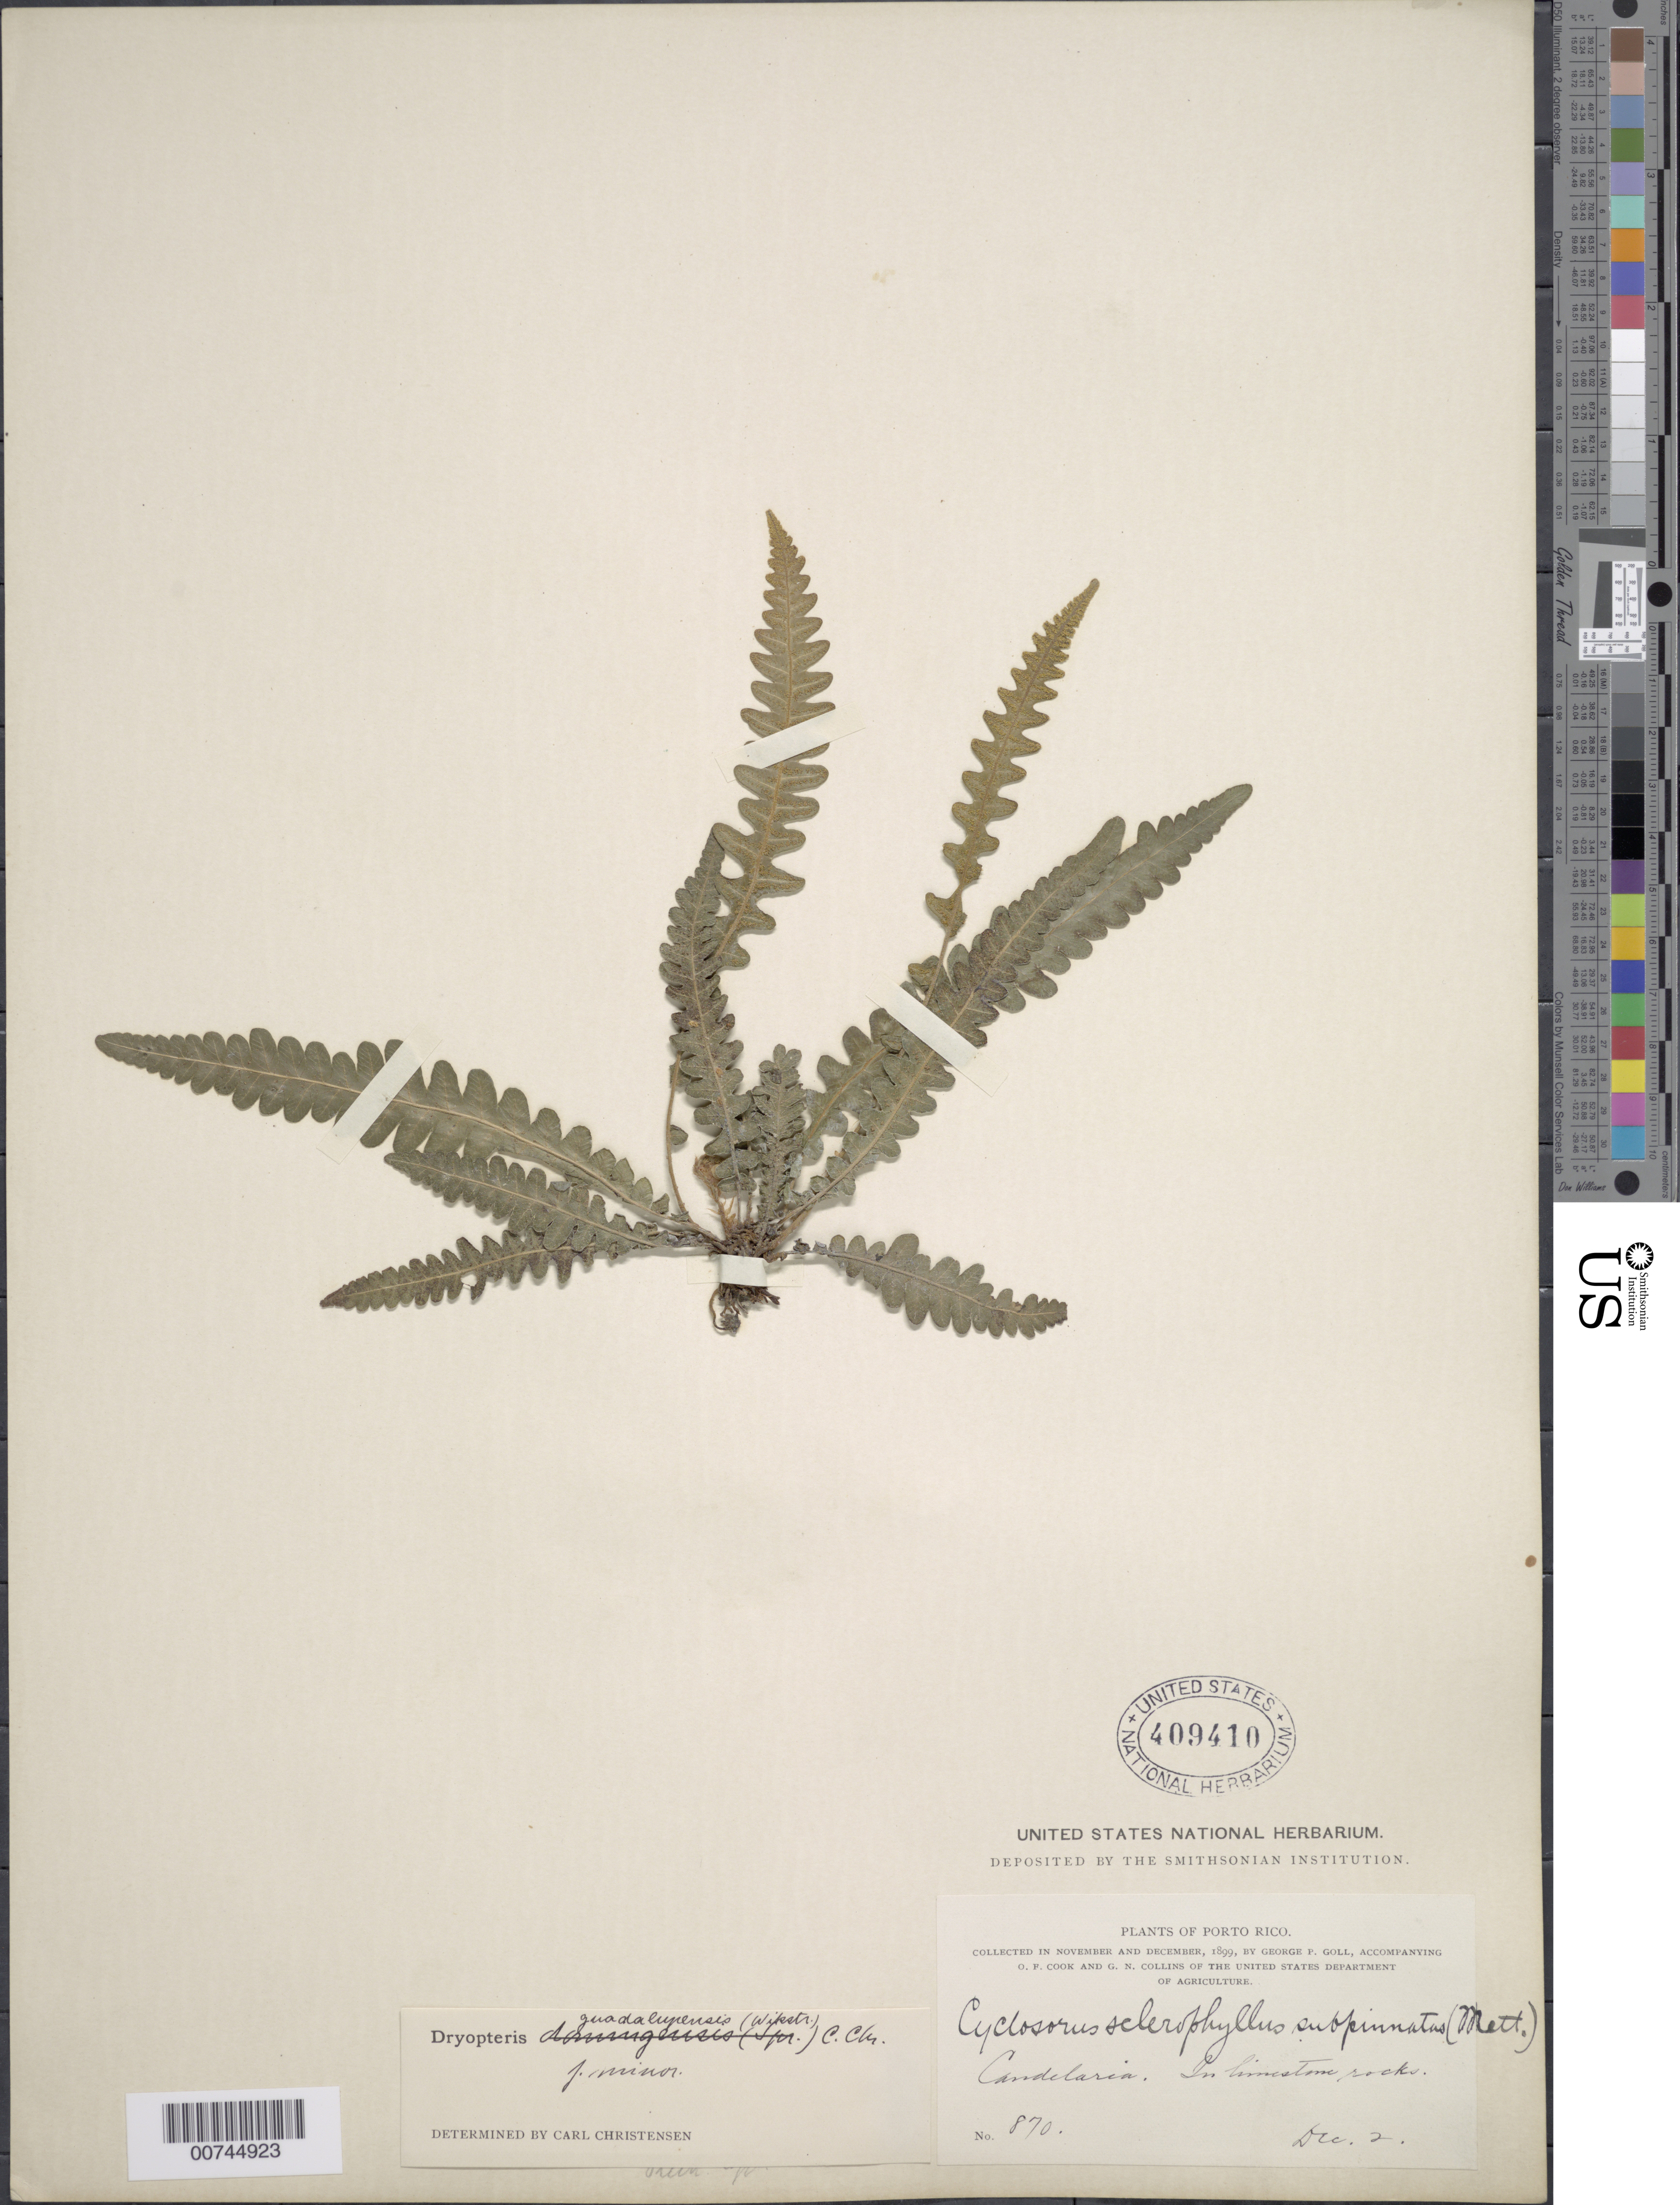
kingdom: Plantae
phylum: Tracheophyta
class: Polypodiopsida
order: Polypodiales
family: Thelypteridaceae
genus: Goniopteris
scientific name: Goniopteris guadelupensis (Wikstr.) comb. nov., ined 2015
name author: (Wikstr.)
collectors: G. Goll, O. F. Cook & G. N. Collins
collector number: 870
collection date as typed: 02 Dec 1899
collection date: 1899-12-02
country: Puerto Rico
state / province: Toa Baja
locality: Candelaria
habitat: In limestone rocks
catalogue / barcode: US 409410